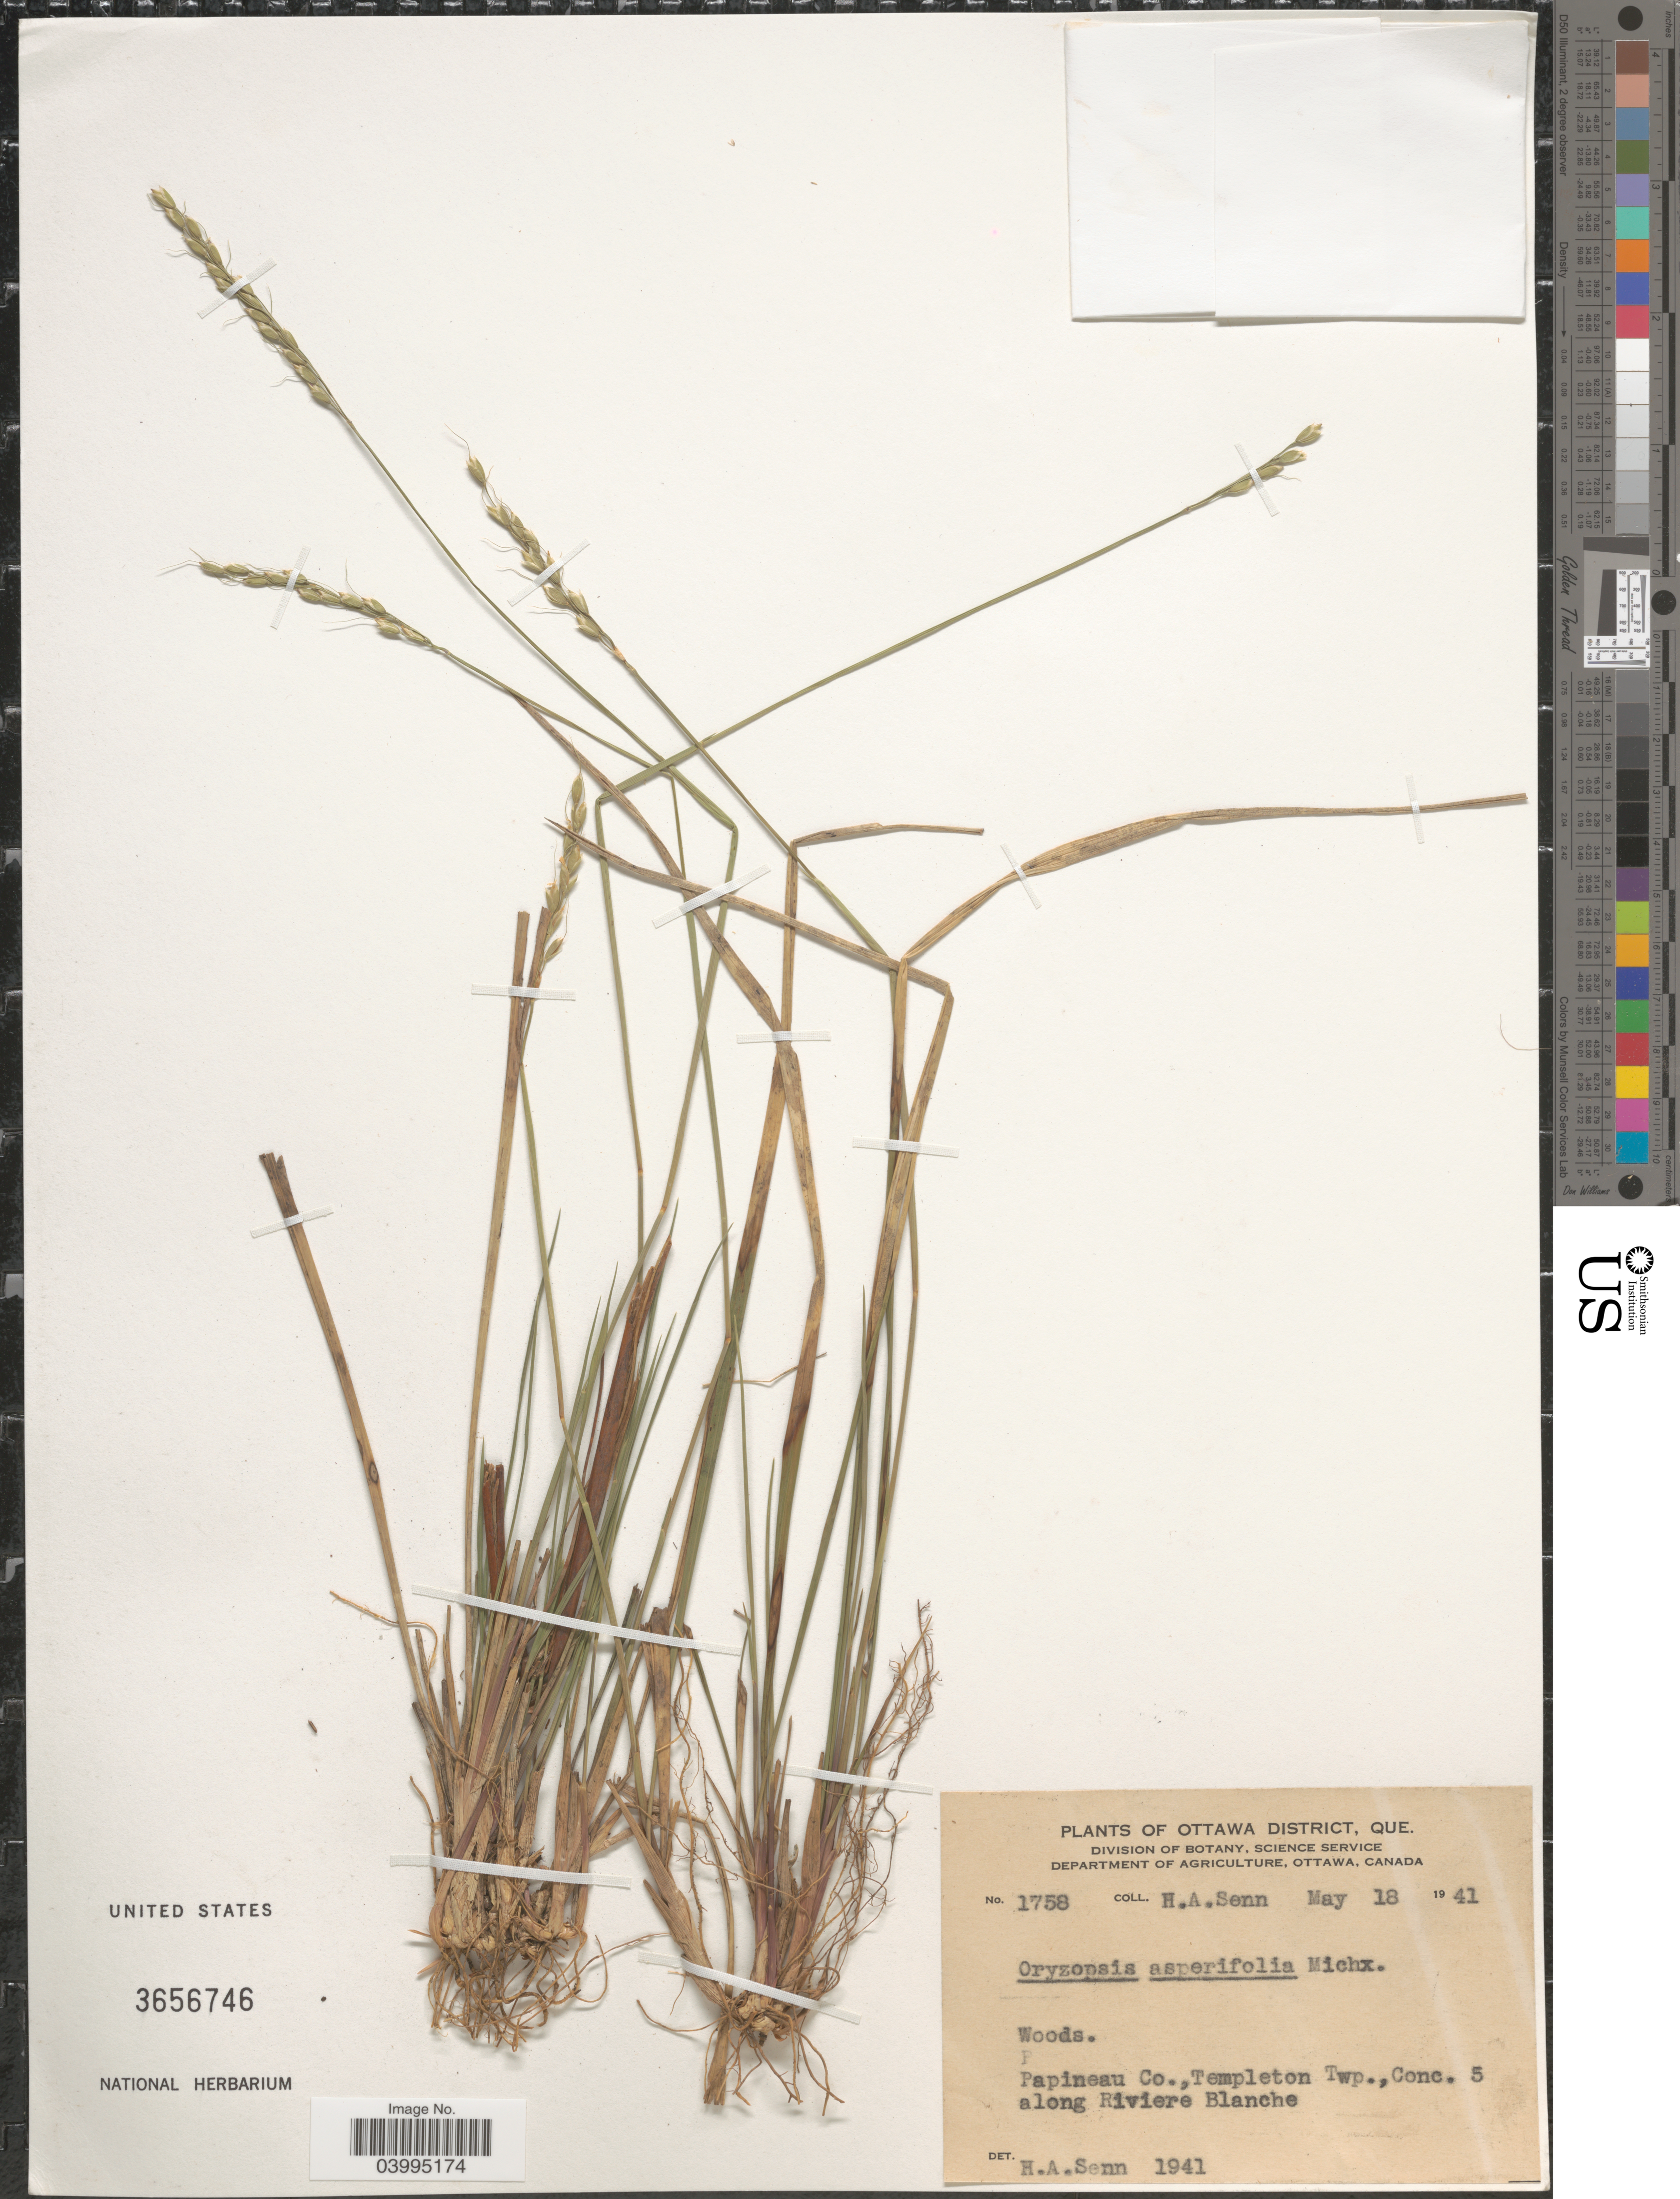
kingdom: Plantae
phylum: Tracheophyta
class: Liliopsida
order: Poales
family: Poaceae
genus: Oryzopsis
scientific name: Oryzopsis asperifolia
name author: Michx.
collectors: H. Senn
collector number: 1758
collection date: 1941-05-18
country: Canada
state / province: Quebec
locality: Ottawa District. Papineau Co., Templeton Twp., Conc. 5 along Riviere Blanche.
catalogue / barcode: US 3656746